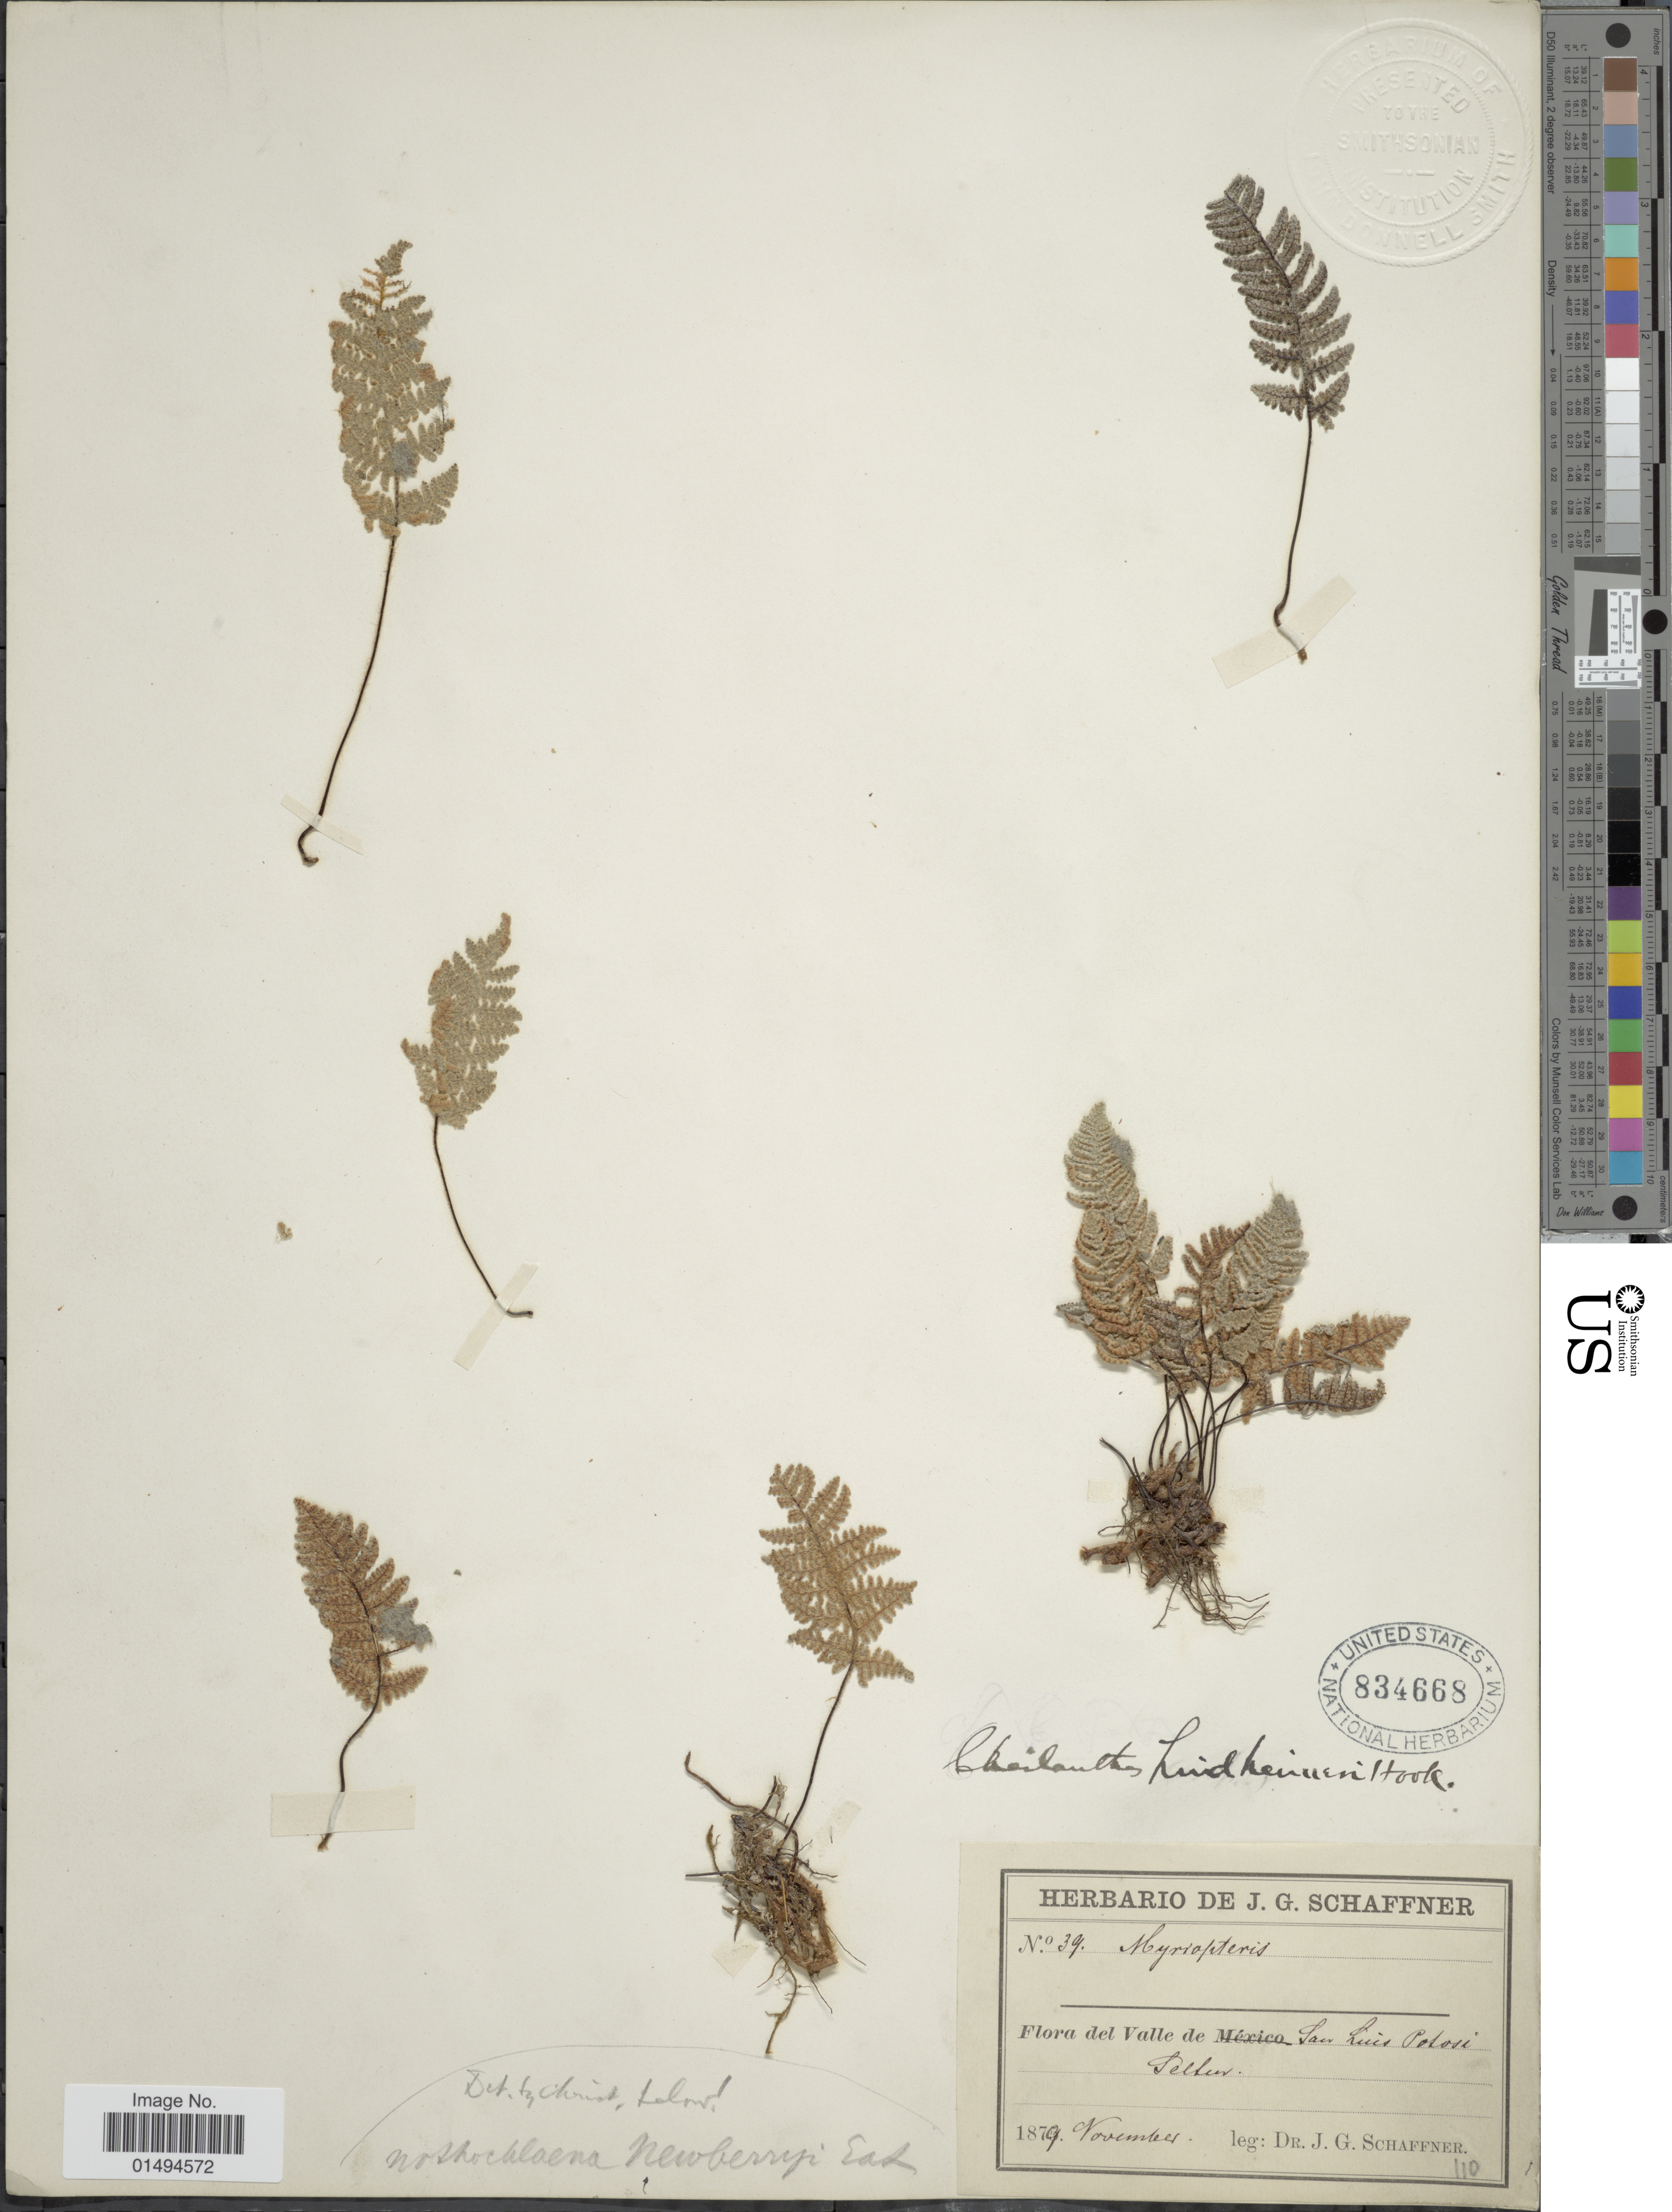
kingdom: Plantae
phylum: Tracheophyta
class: Polypodiopsida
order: Polypodiales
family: Pteridaceae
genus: Myriopteris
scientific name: Myriopteris lindheimeri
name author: (Hook.) J. Sm.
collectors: J. G. Schaffner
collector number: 39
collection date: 1879-11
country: Mexico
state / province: San Luis Potosí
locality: Pelsur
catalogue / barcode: US 834668